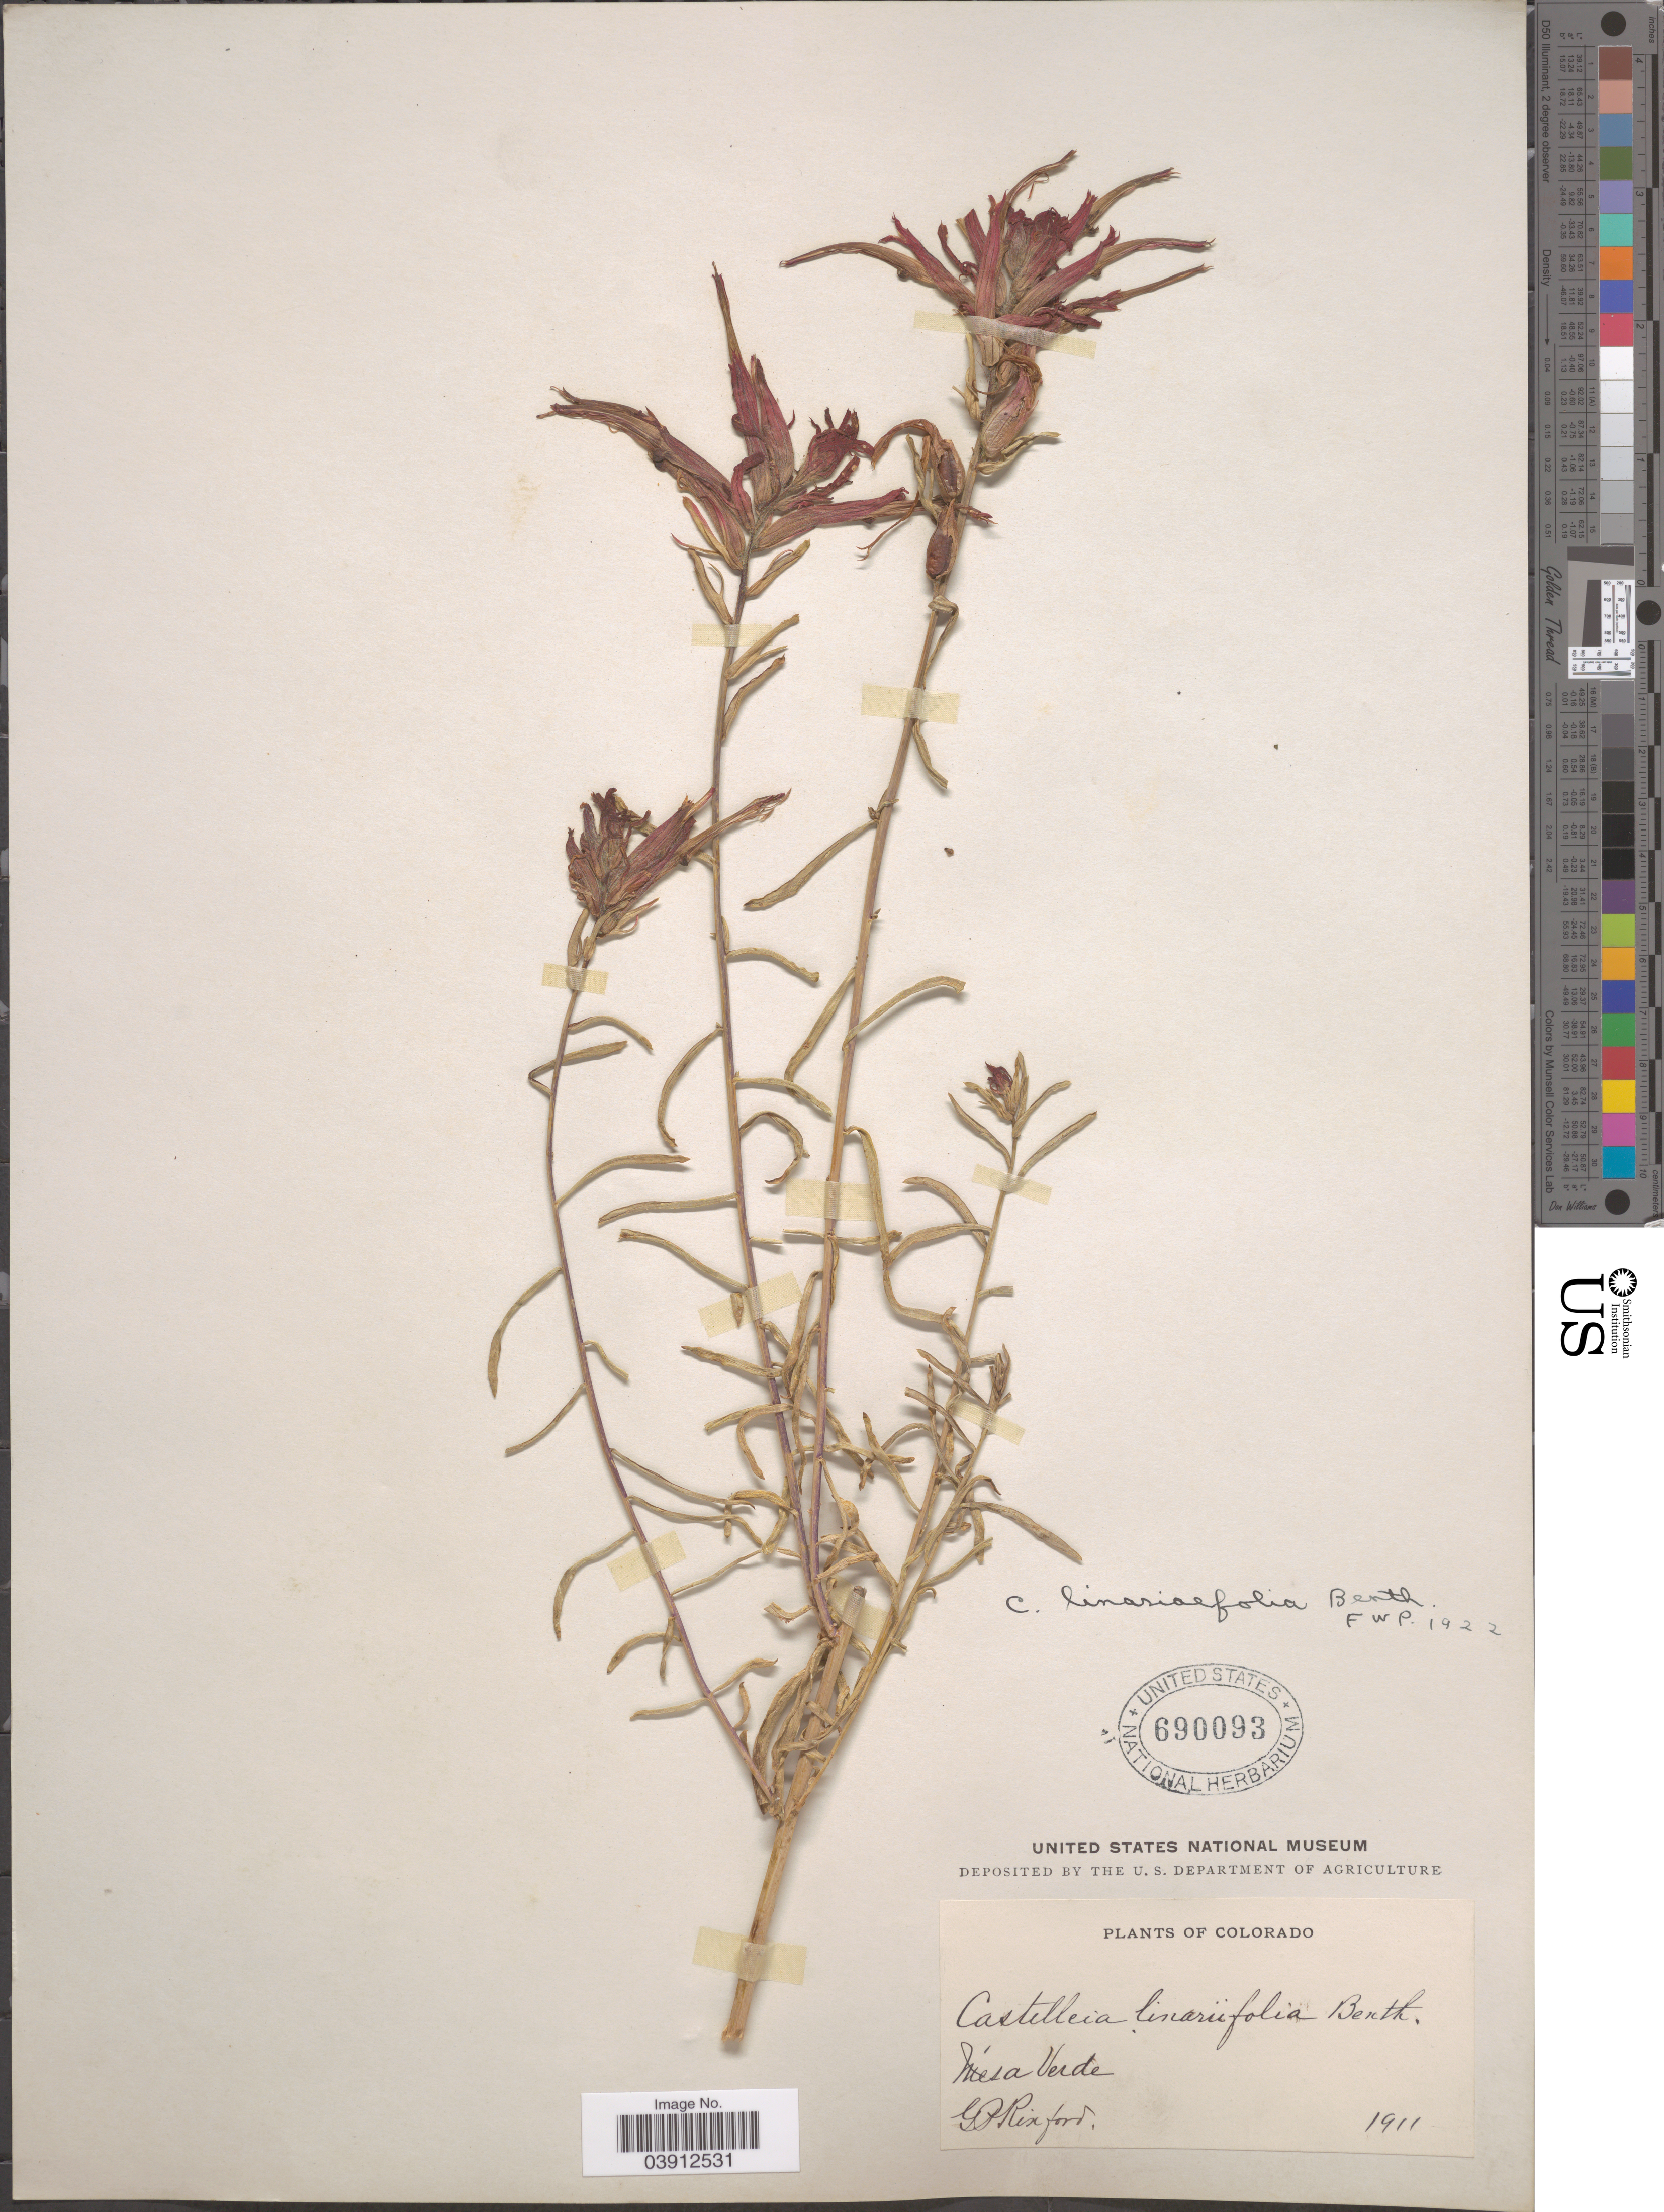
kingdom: Plantae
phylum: Tracheophyta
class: Magnoliopsida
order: Lamiales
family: Orobanchaceae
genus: Castilleja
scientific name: Castilleja linariifolia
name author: Benth.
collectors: G. Rixford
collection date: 1911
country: United States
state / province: Colorado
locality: Mesa Verde.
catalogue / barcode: US 690093